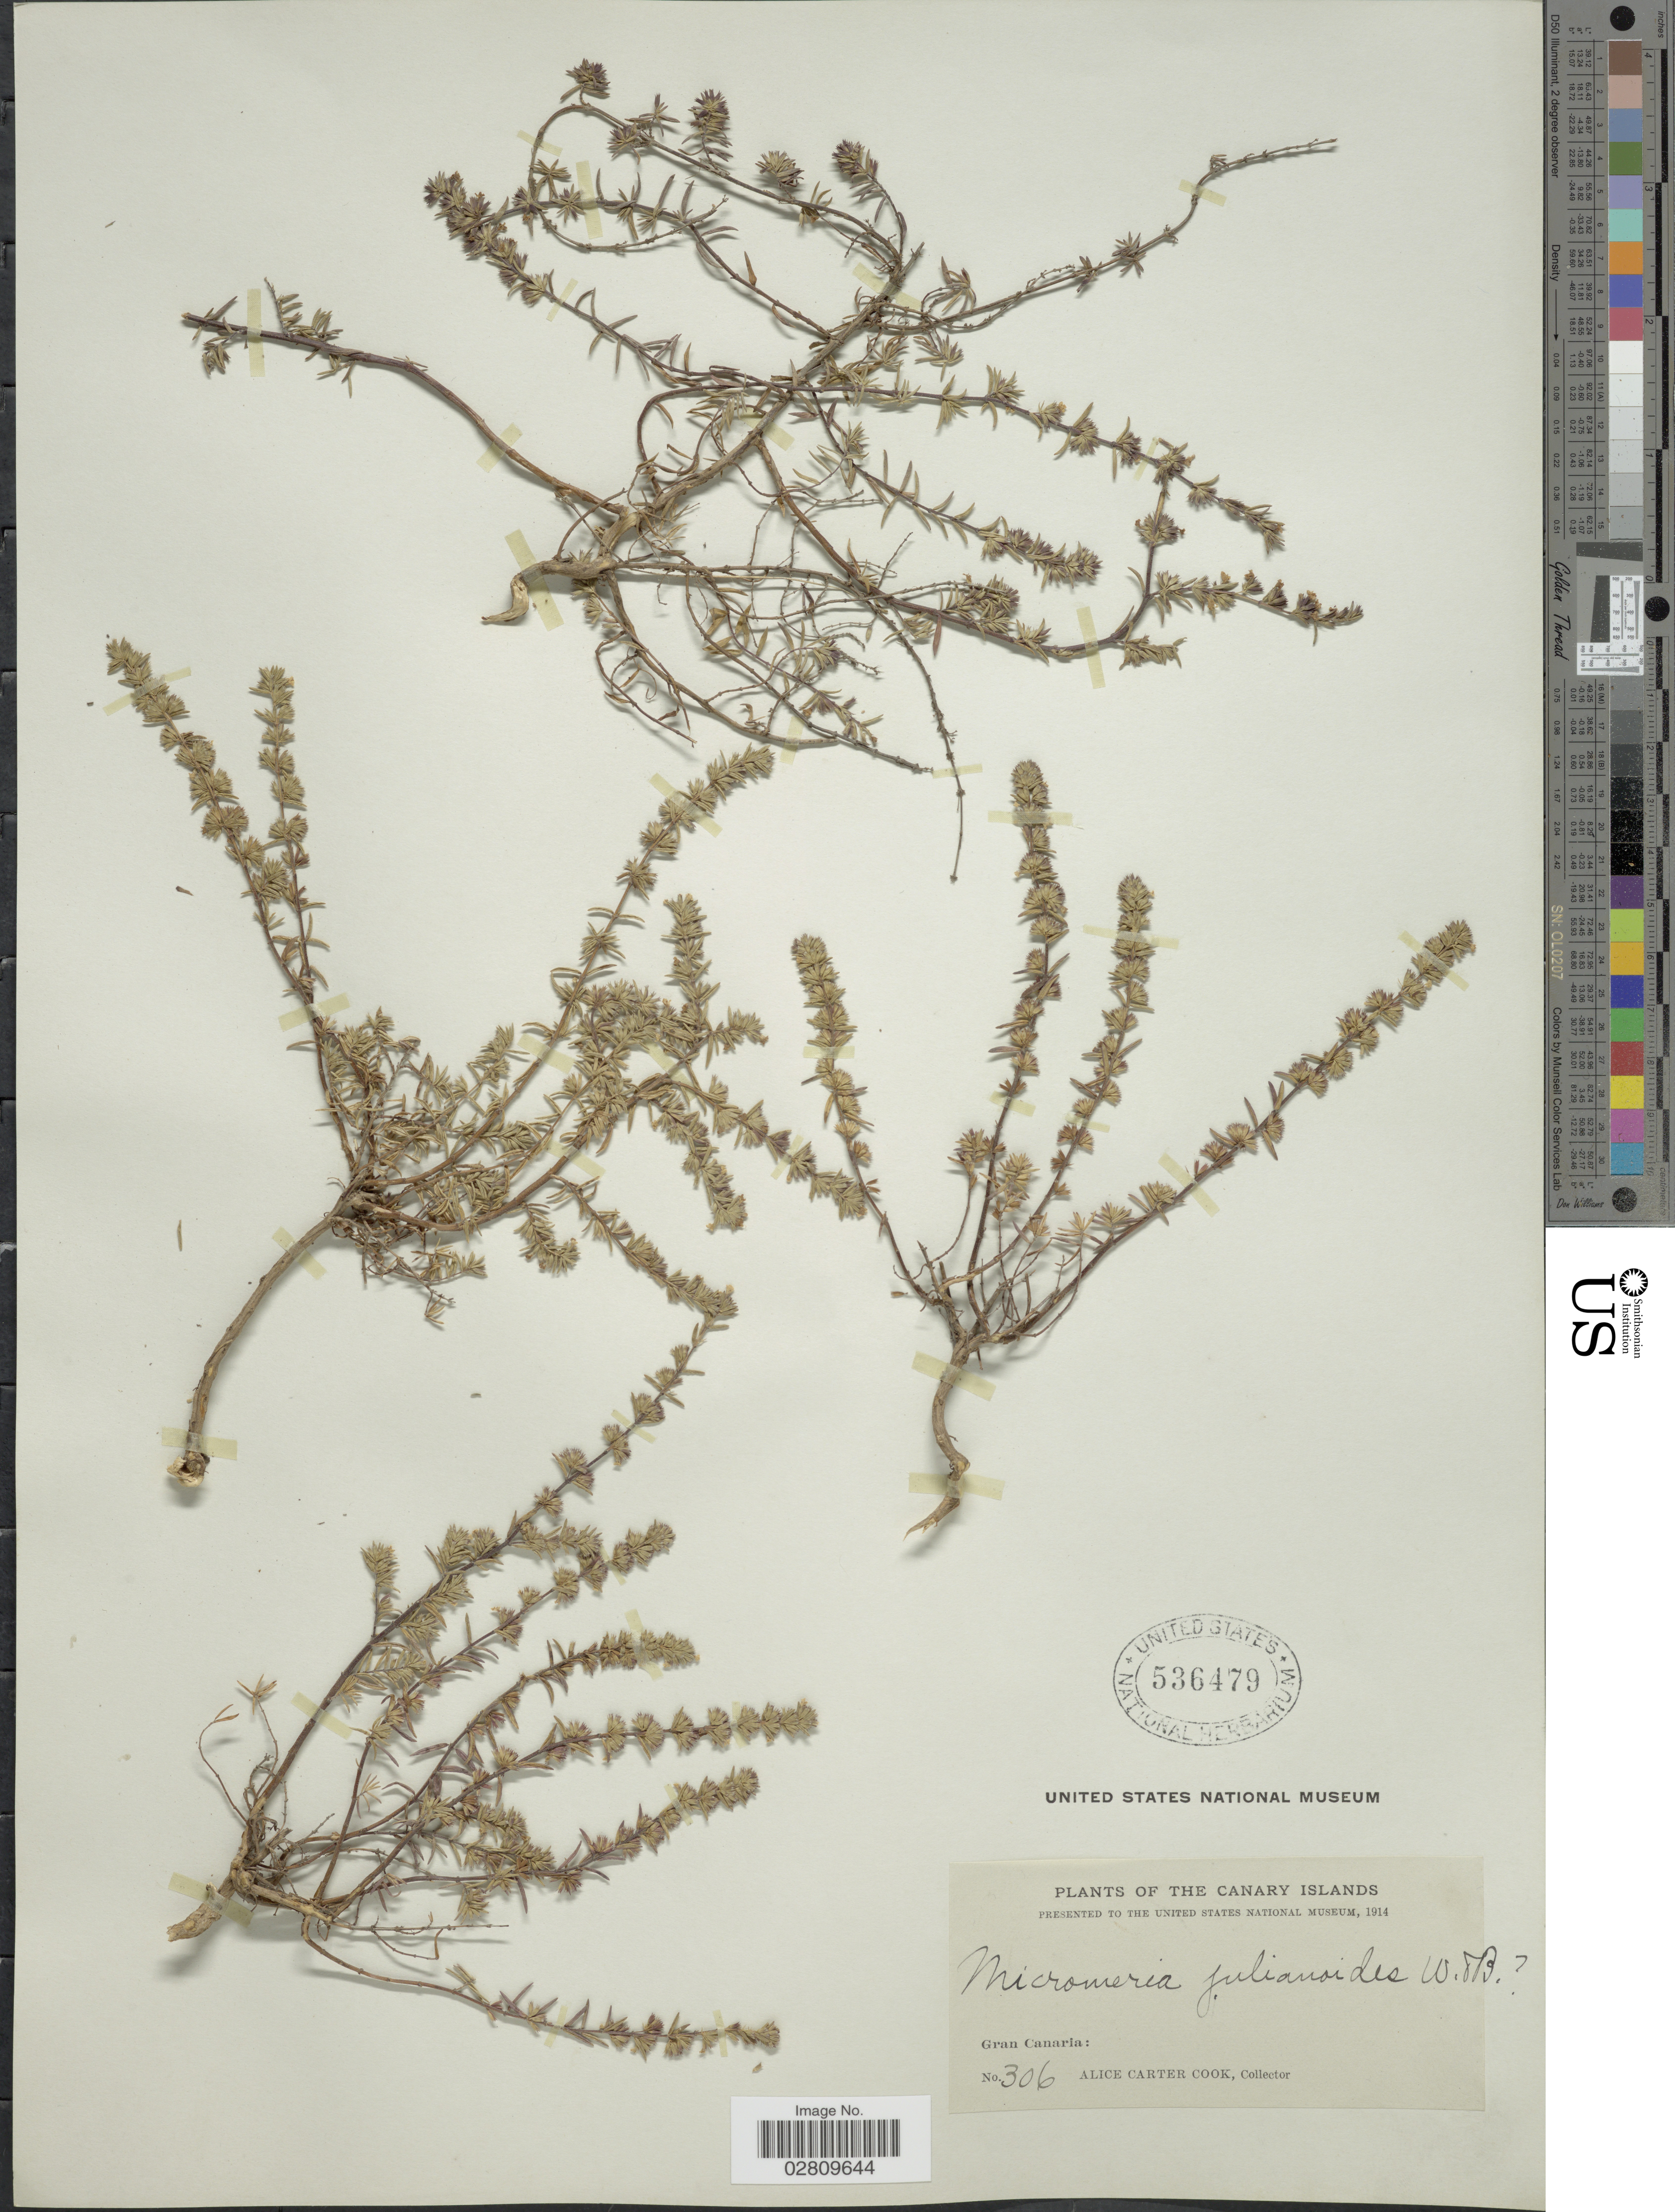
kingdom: Plantae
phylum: Tracheophyta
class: Magnoliopsida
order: Lamiales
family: Lamiaceae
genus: Micromeria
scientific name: Micromeria julianoides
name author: D.A. Webb & Berthel.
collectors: Alice C. Cook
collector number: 306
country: Spain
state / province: Canarias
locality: Canary Islands. Gran Canaria.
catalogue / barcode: US 536479